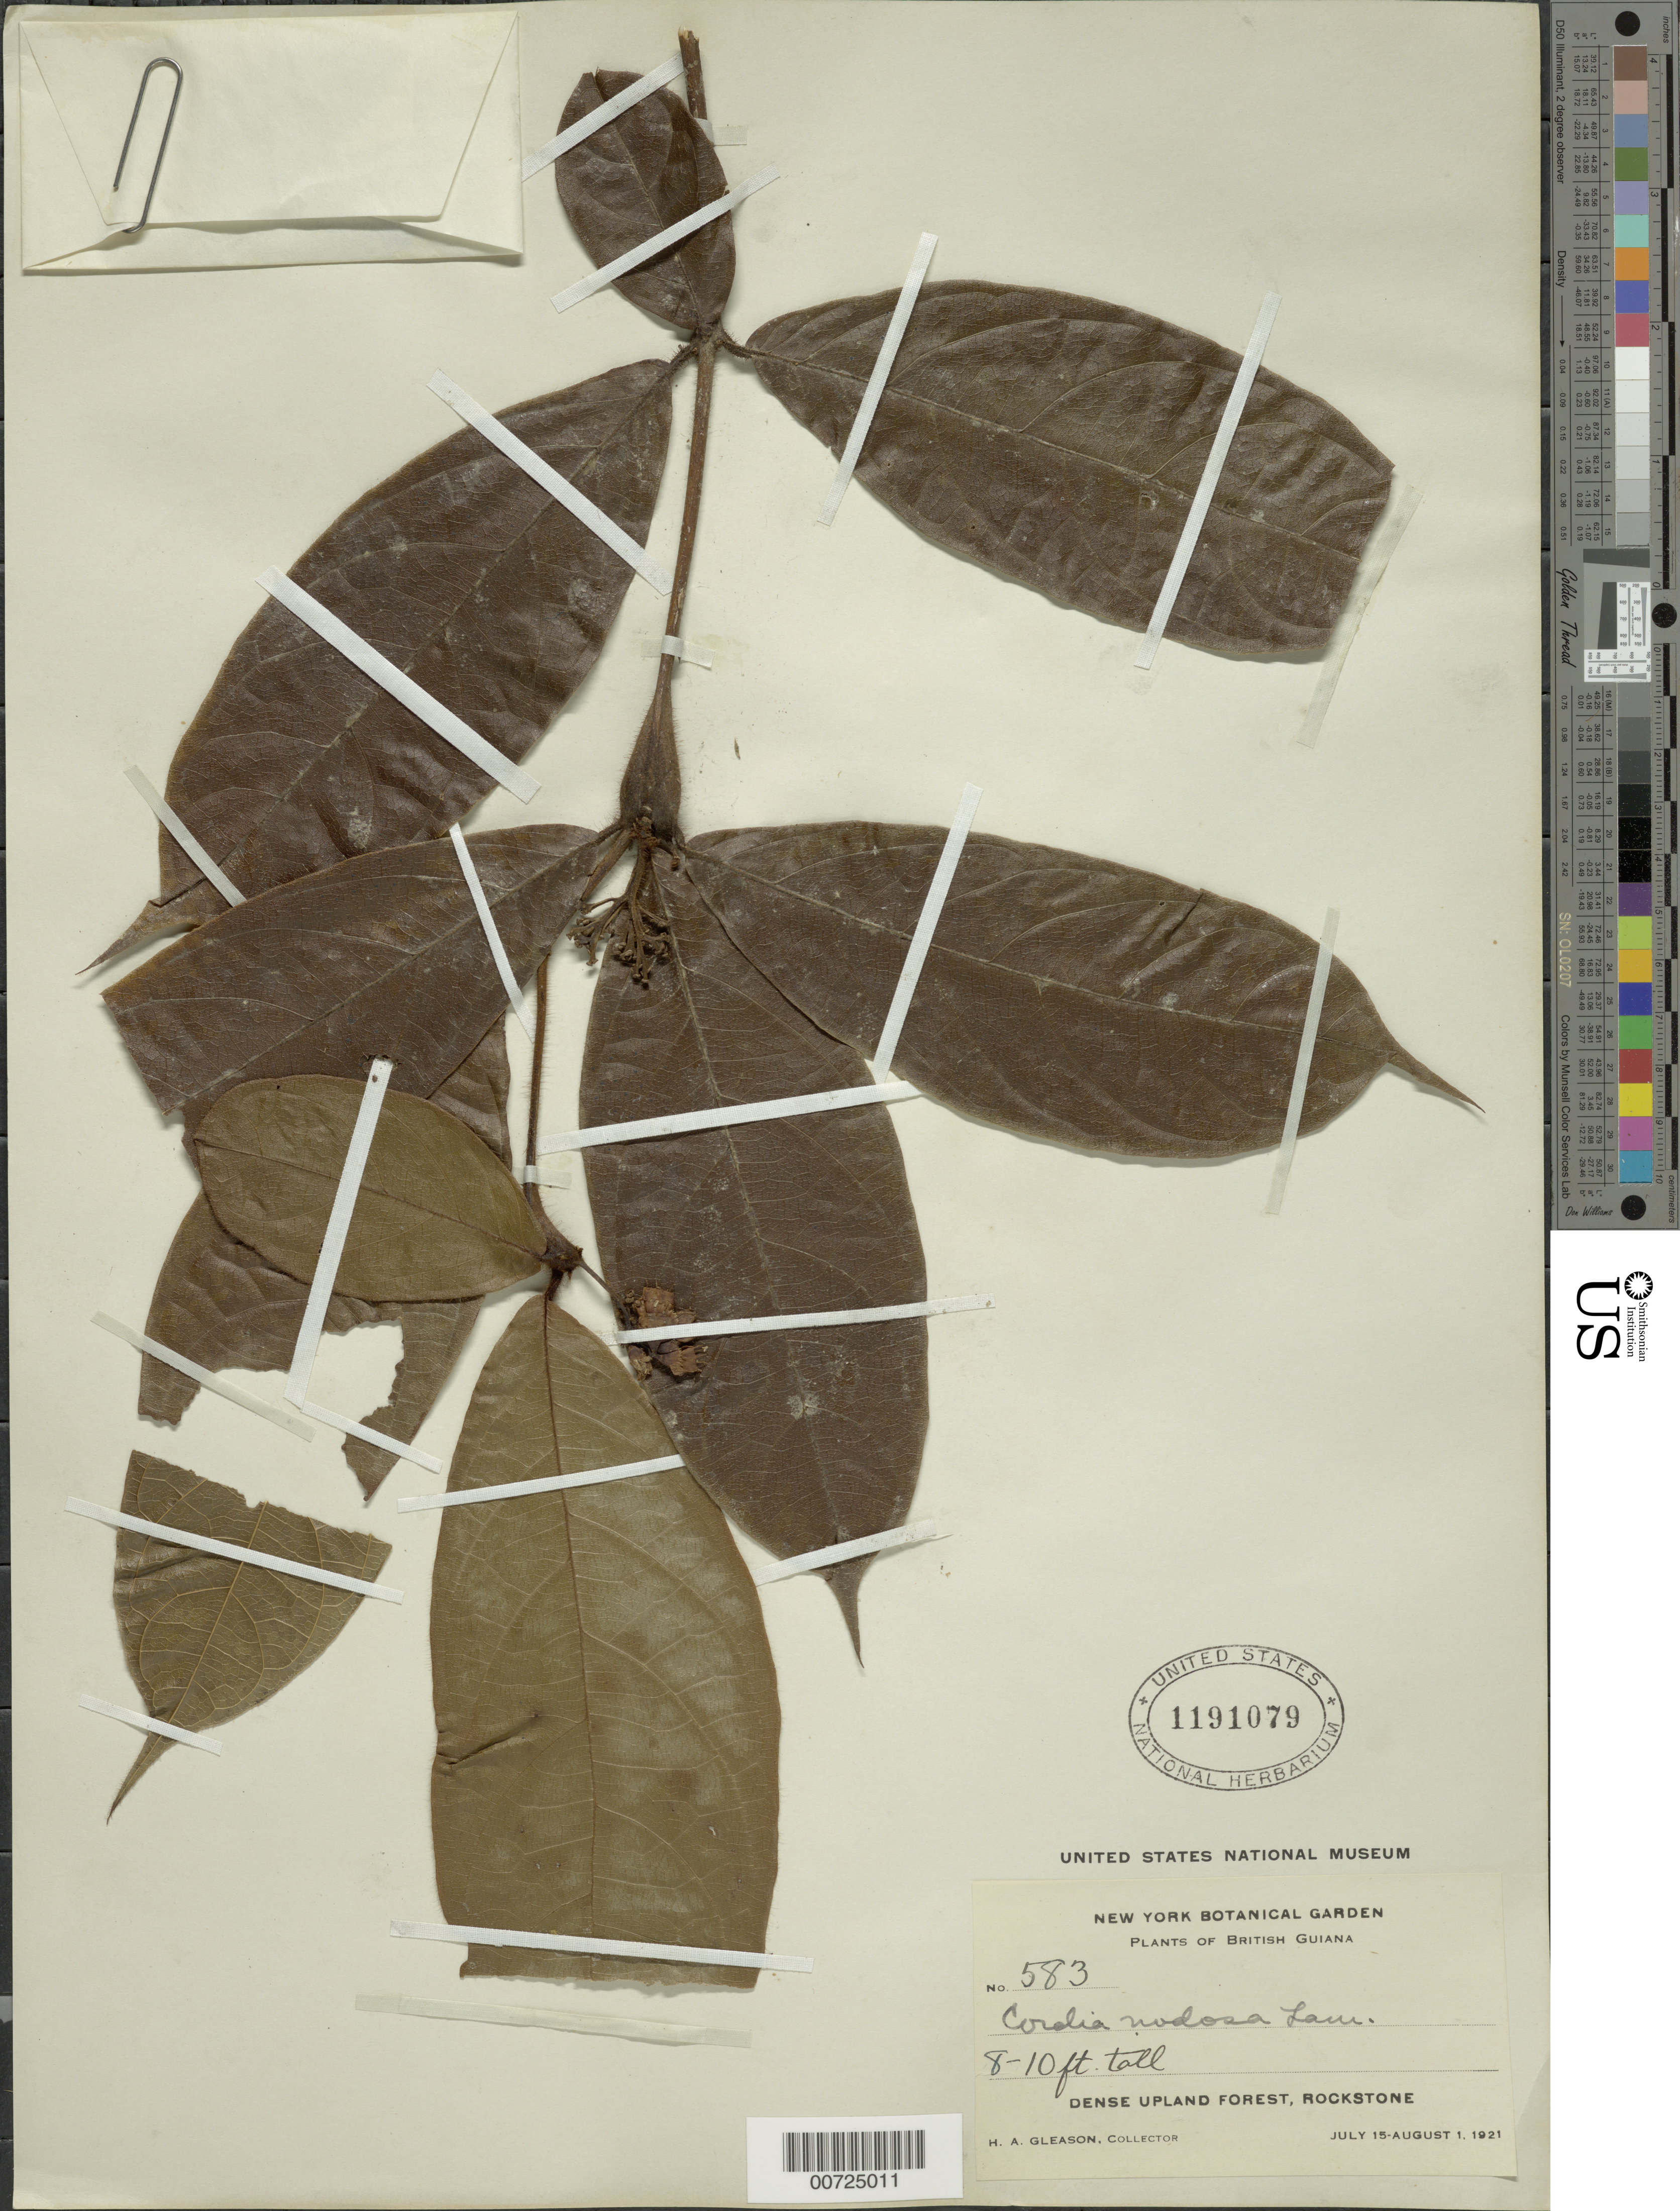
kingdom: Plantae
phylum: Tracheophyta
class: Magnoliopsida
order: Boraginales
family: Cordiaceae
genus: Cordia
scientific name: Cordia nodosa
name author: Lam.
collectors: H. A. Gleason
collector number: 583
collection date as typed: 15-Jul-21 to 1-Aug-21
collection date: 1921-07-15/1921-08-01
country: Guyana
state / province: U. Demerara-Berbice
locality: Rockstone, in and about the village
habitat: Dense upland forest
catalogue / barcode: US 1191079